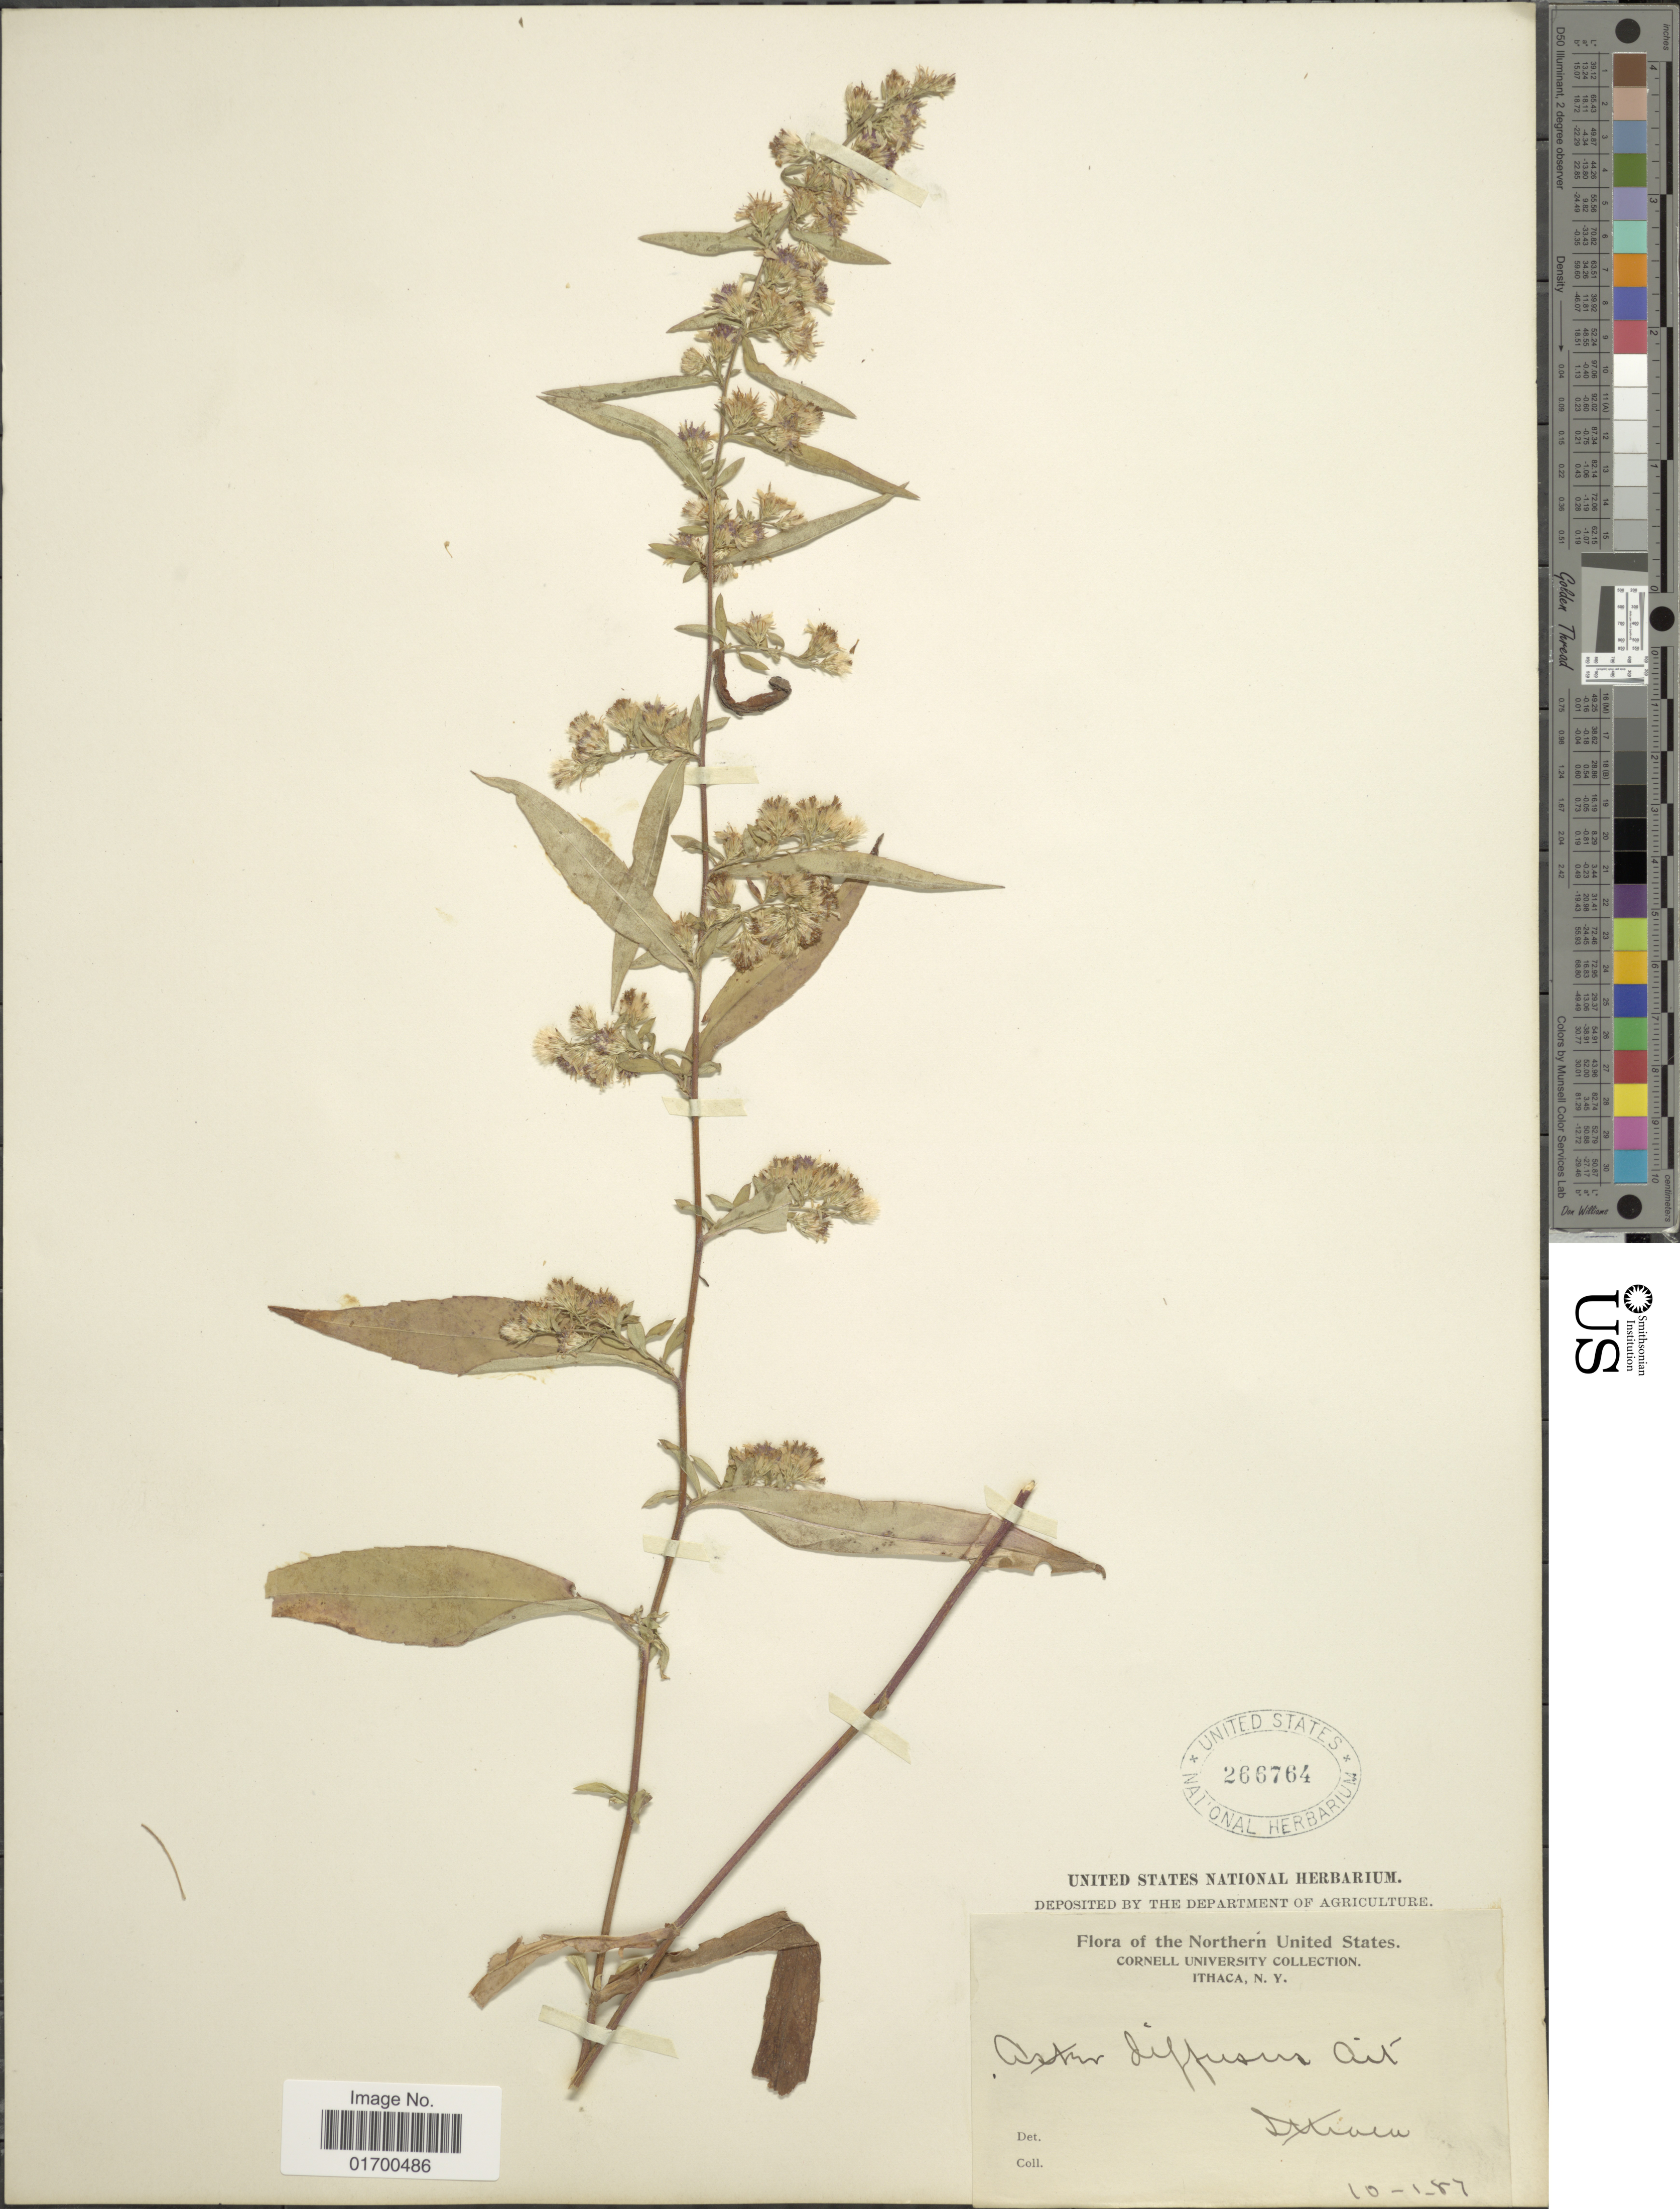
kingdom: Plantae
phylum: Tracheophyta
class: Magnoliopsida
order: Asterales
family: Asteraceae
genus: Symphyotrichum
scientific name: Symphyotrichum lateriflorum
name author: (L.) Á. Löve & D. Löve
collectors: ex herb. Cornell University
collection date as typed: Transcribed d/m/y: 1/10/87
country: United States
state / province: New York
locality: Ithaca, The Northern United States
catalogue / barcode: US 266764